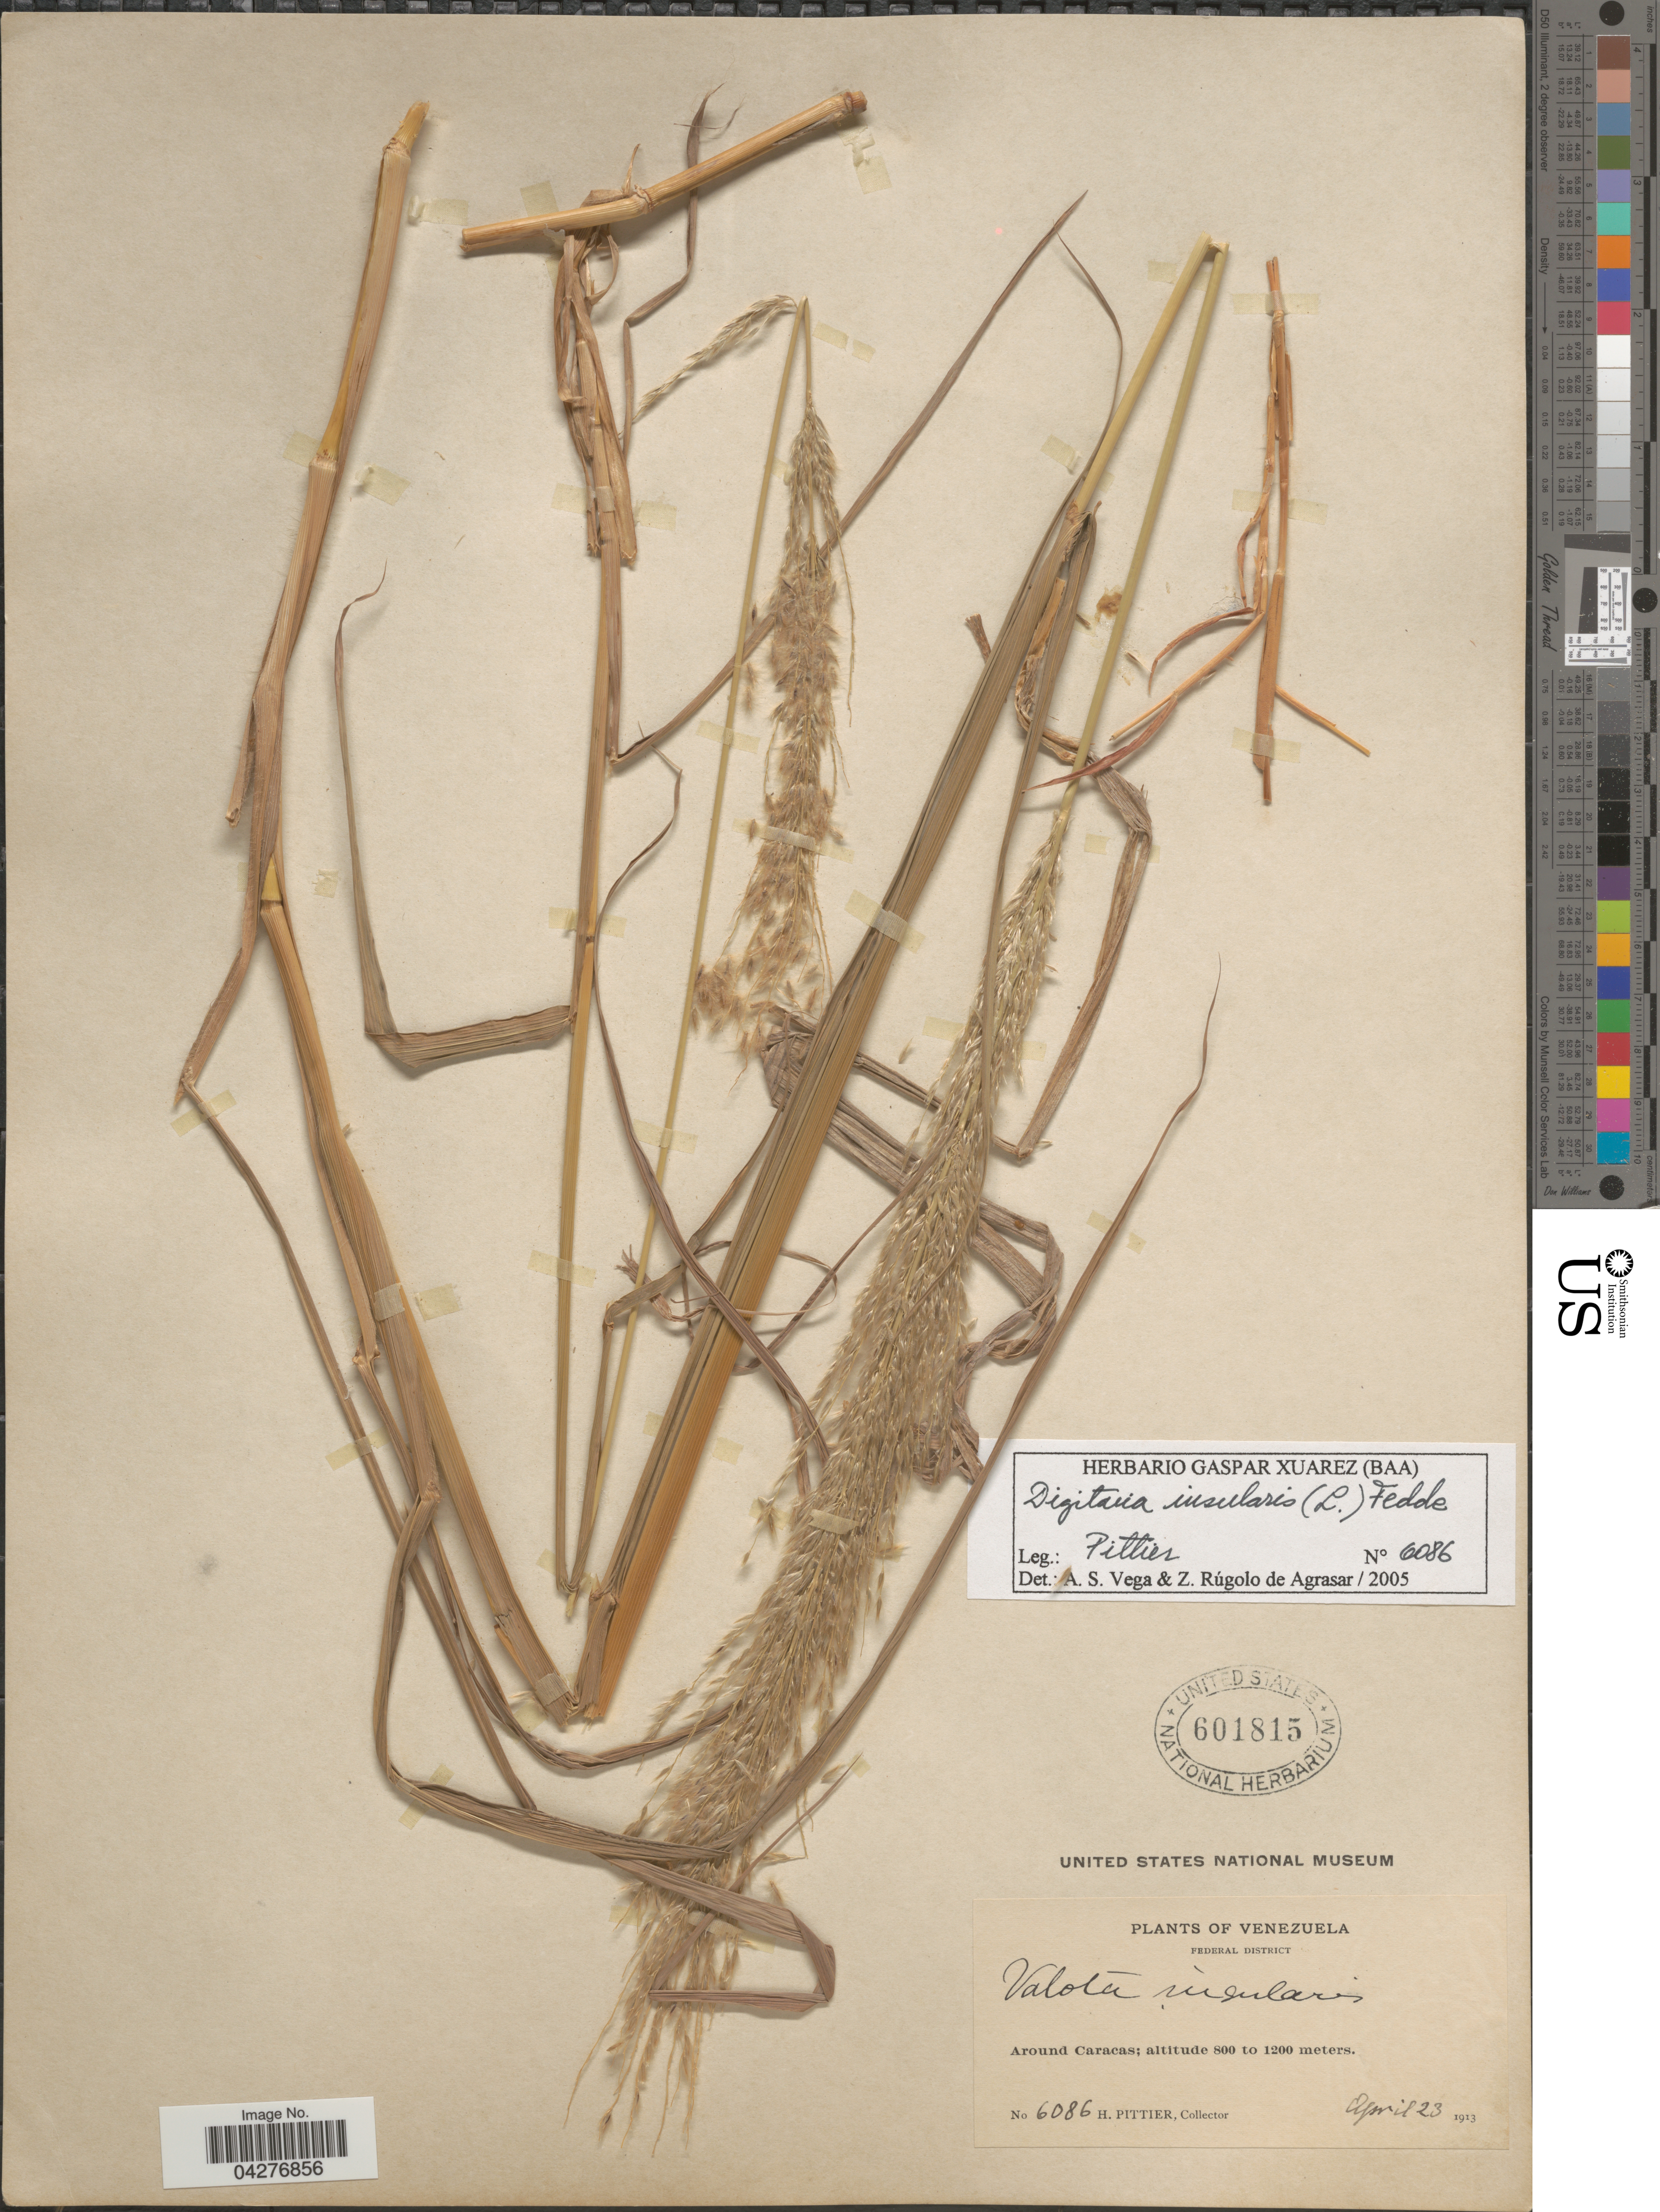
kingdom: Plantae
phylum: Tracheophyta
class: Liliopsida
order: Poales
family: Poaceae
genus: Digitaria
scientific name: Digitaria insularis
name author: (L.) Fedde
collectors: H. F. Pittier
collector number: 6086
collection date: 1913-04-23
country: Venezuela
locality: Federal District. Around Carcas.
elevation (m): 800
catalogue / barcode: US 601815